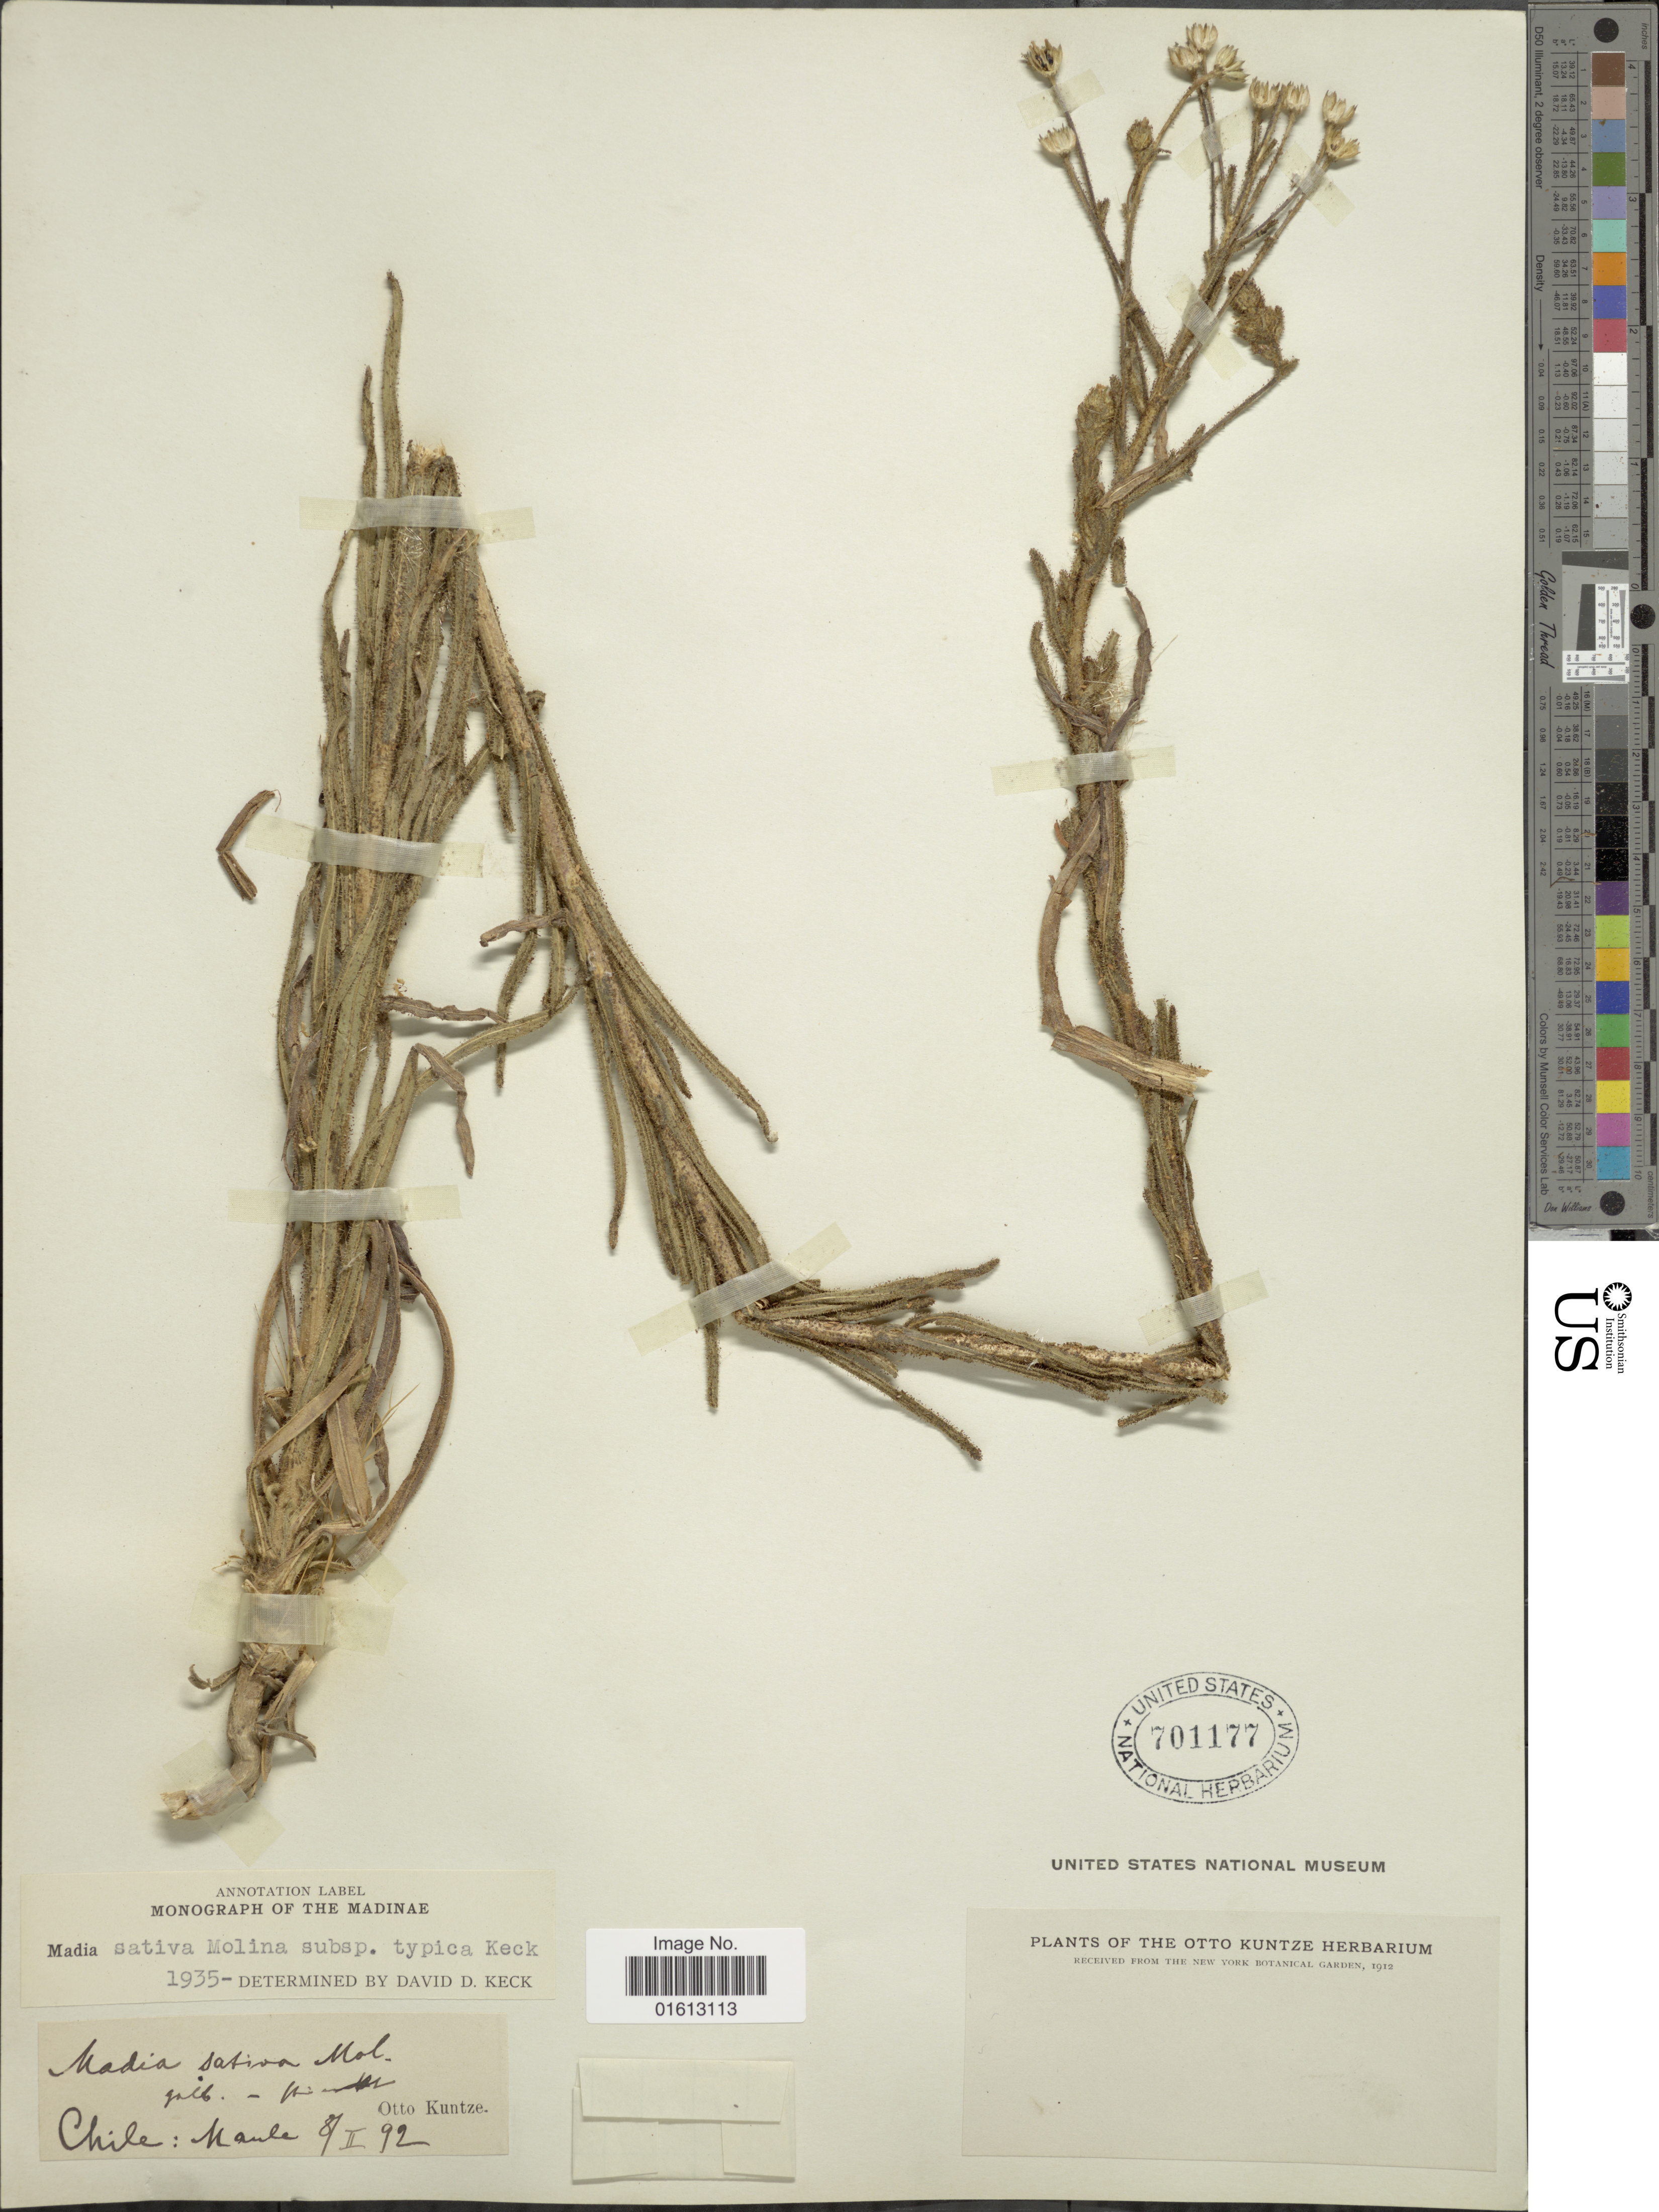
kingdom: Plantae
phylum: Tracheophyta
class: Magnoliopsida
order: Asterales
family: Asteraceae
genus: Madia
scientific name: Madia sativa subsp. sativa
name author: Molina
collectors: C.E.O. Kuntze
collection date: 1912-02-08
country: Chile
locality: Chile: Manle.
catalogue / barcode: US 701177